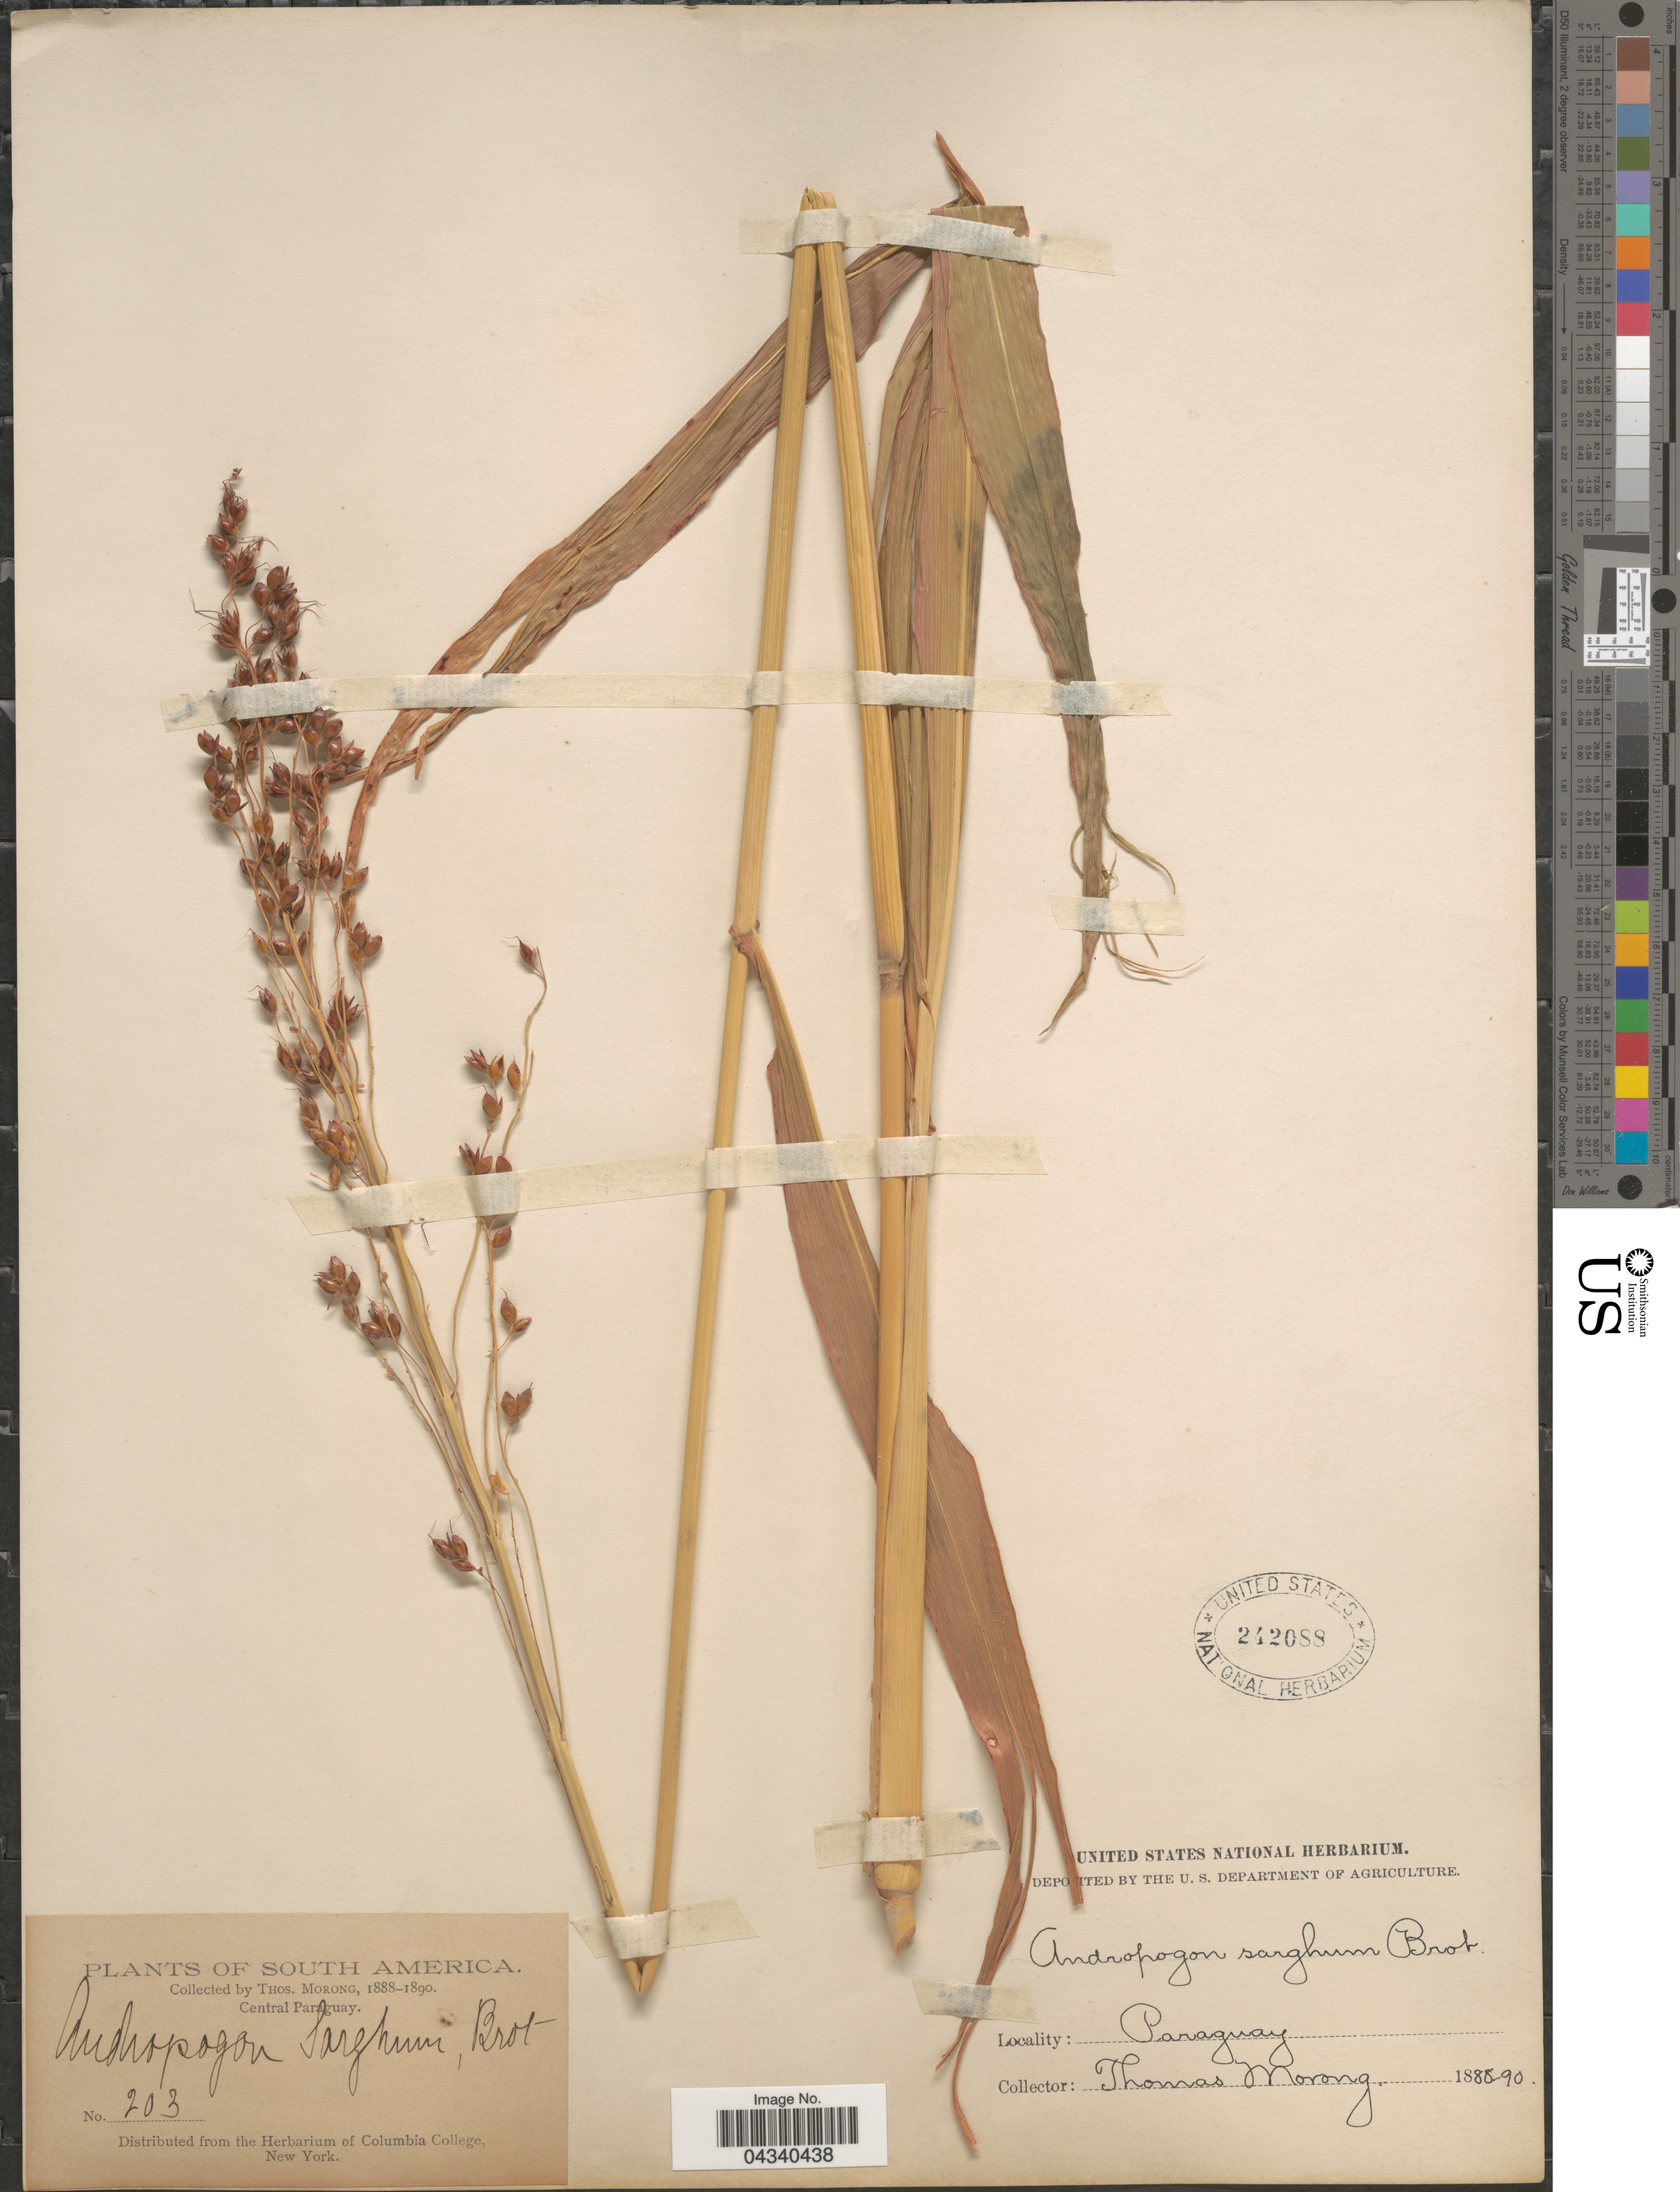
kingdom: Plantae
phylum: Tracheophyta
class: Liliopsida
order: Poales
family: Poaceae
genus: Sorghum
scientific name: Sorghum drummondii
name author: (Steud.) Nees ex Millsp. & Chase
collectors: ex herb. T. Morong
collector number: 203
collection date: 1888/1890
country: Paraguay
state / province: Central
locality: Central Paraguay.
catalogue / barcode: US 242088